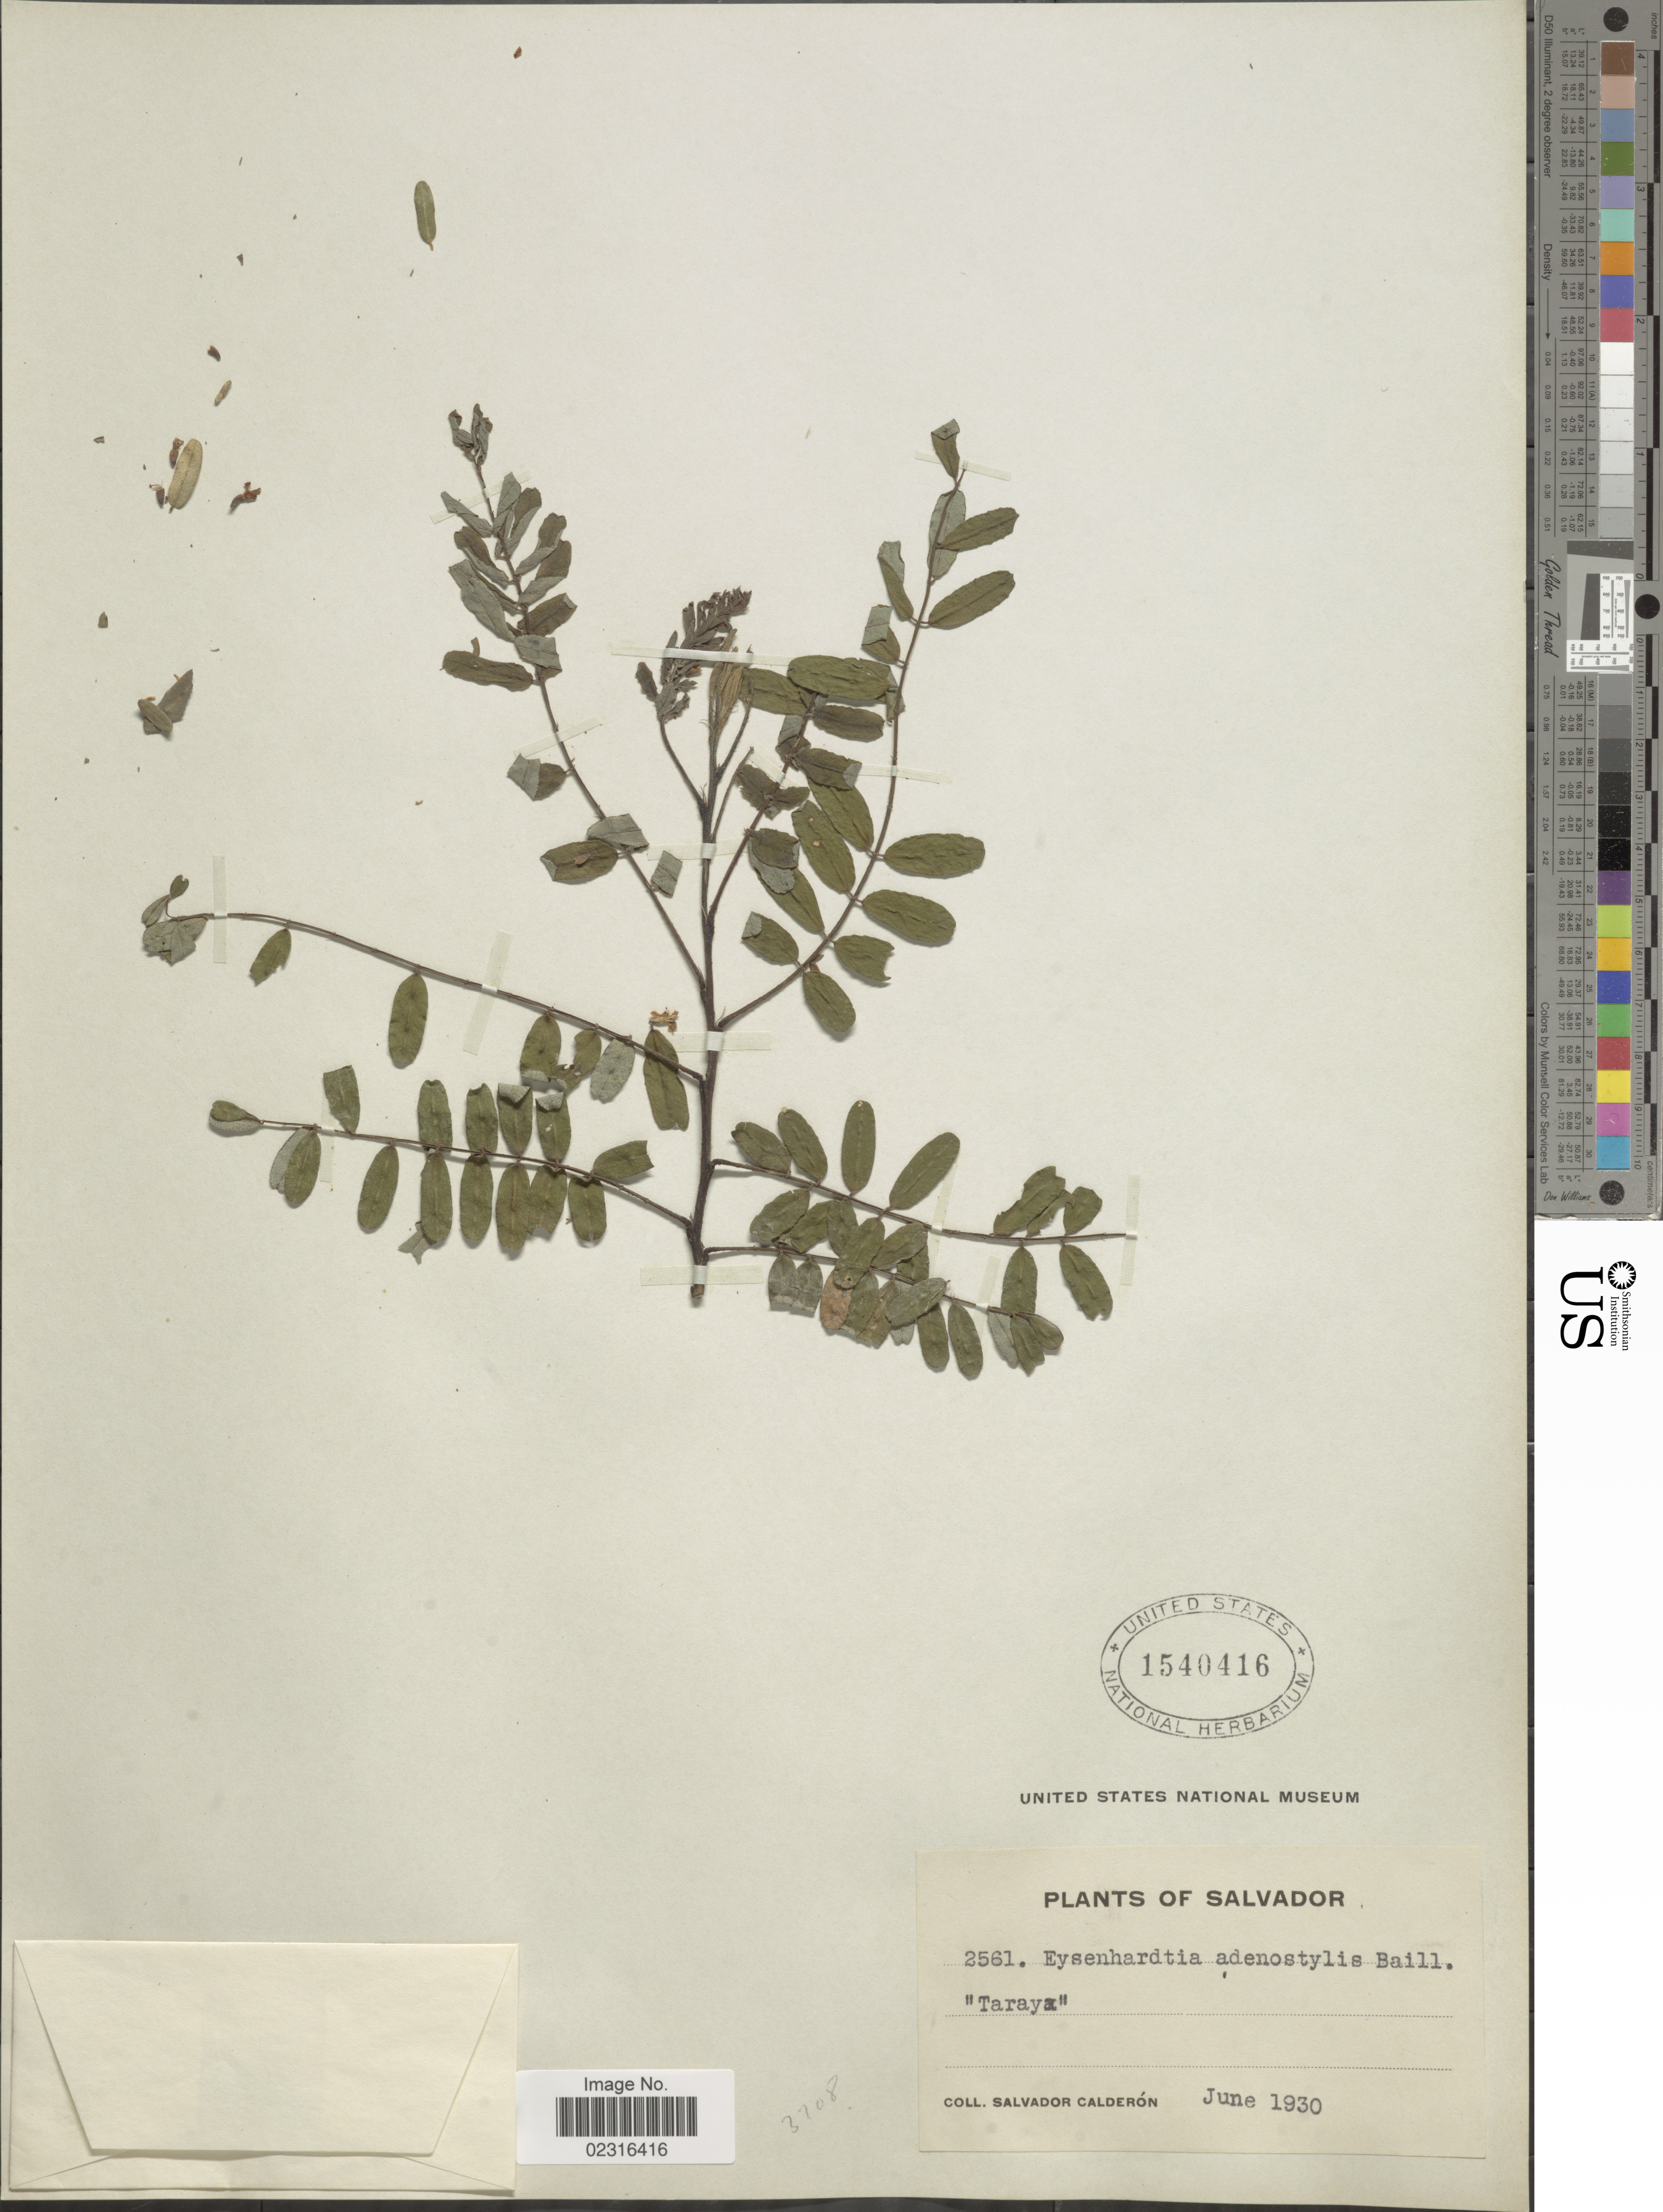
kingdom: Plantae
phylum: Tracheophyta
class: Magnoliopsida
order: Fabales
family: Fabaceae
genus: Eysenhardtia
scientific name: Eysenhardtia adenostylis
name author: Baill.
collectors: S. Calderón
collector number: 2561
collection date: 1930-06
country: El Salvador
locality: Salvador, "Taraya".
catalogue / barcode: US 1540416